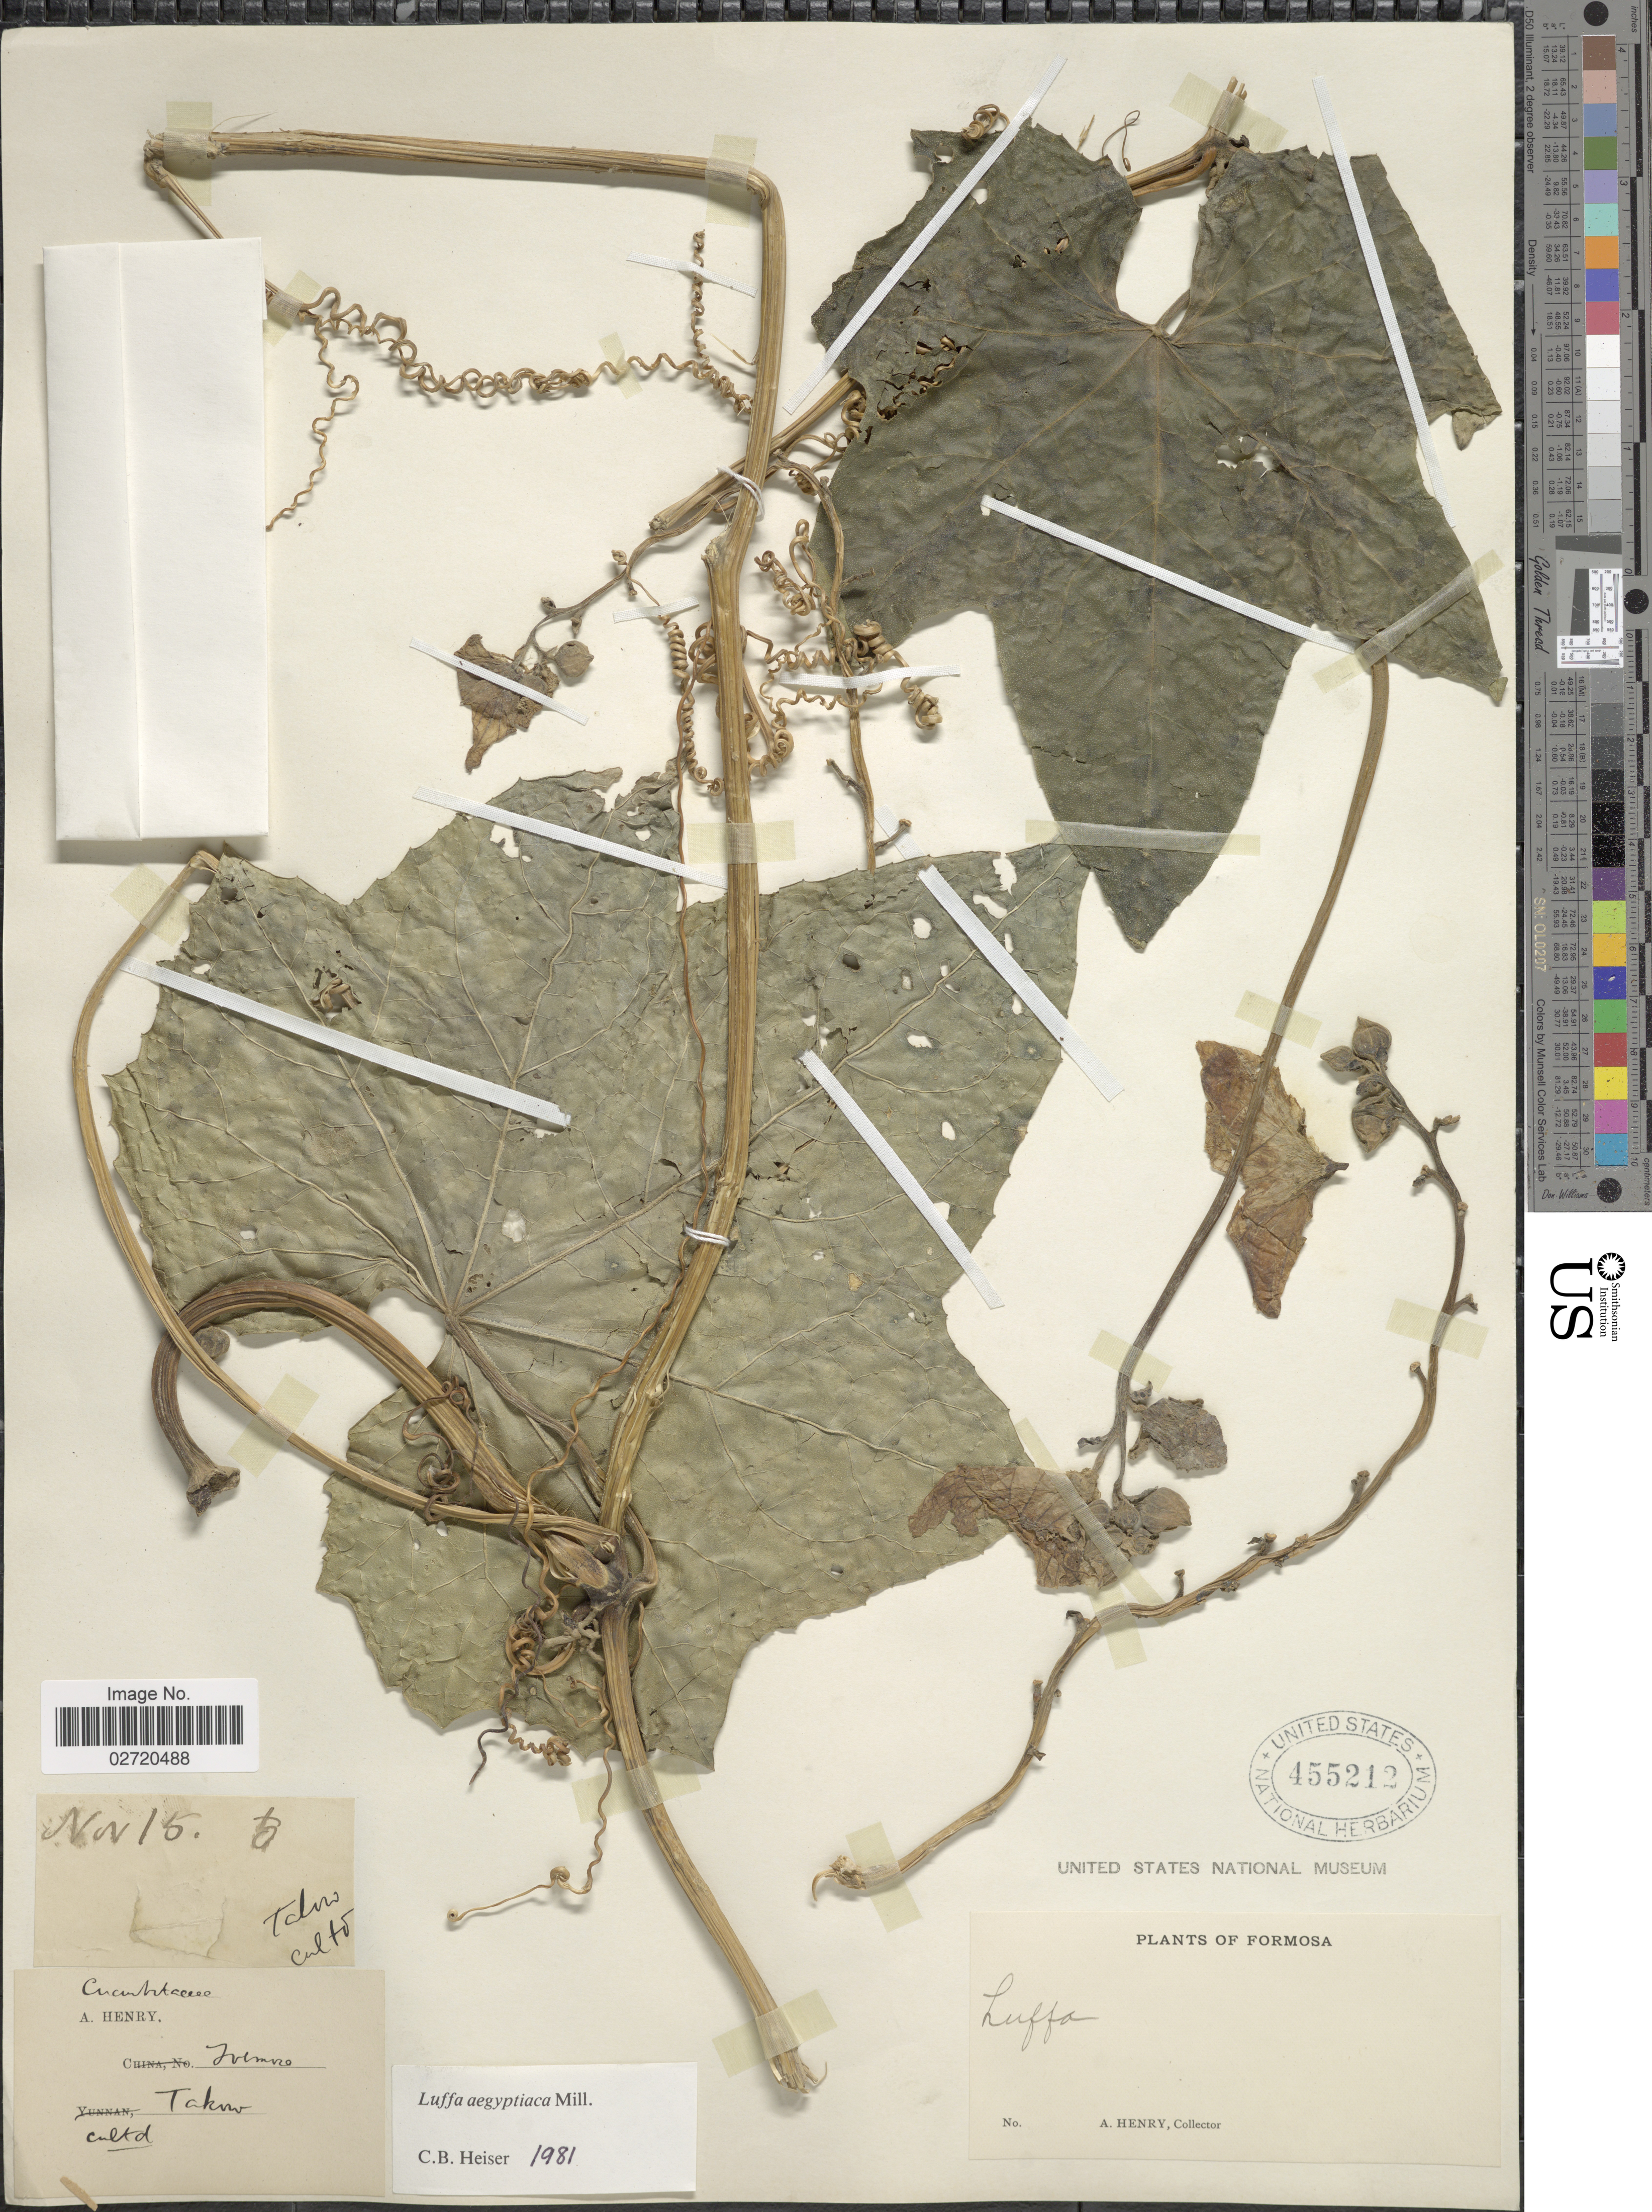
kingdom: Plantae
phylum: Tracheophyta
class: Magnoliopsida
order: Cucurbitales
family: Cucurbitaceae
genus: Luffa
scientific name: Luffa aegyptiaca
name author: Mill.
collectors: A. Henry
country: Taiwan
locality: Formosa, Takow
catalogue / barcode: US 455212